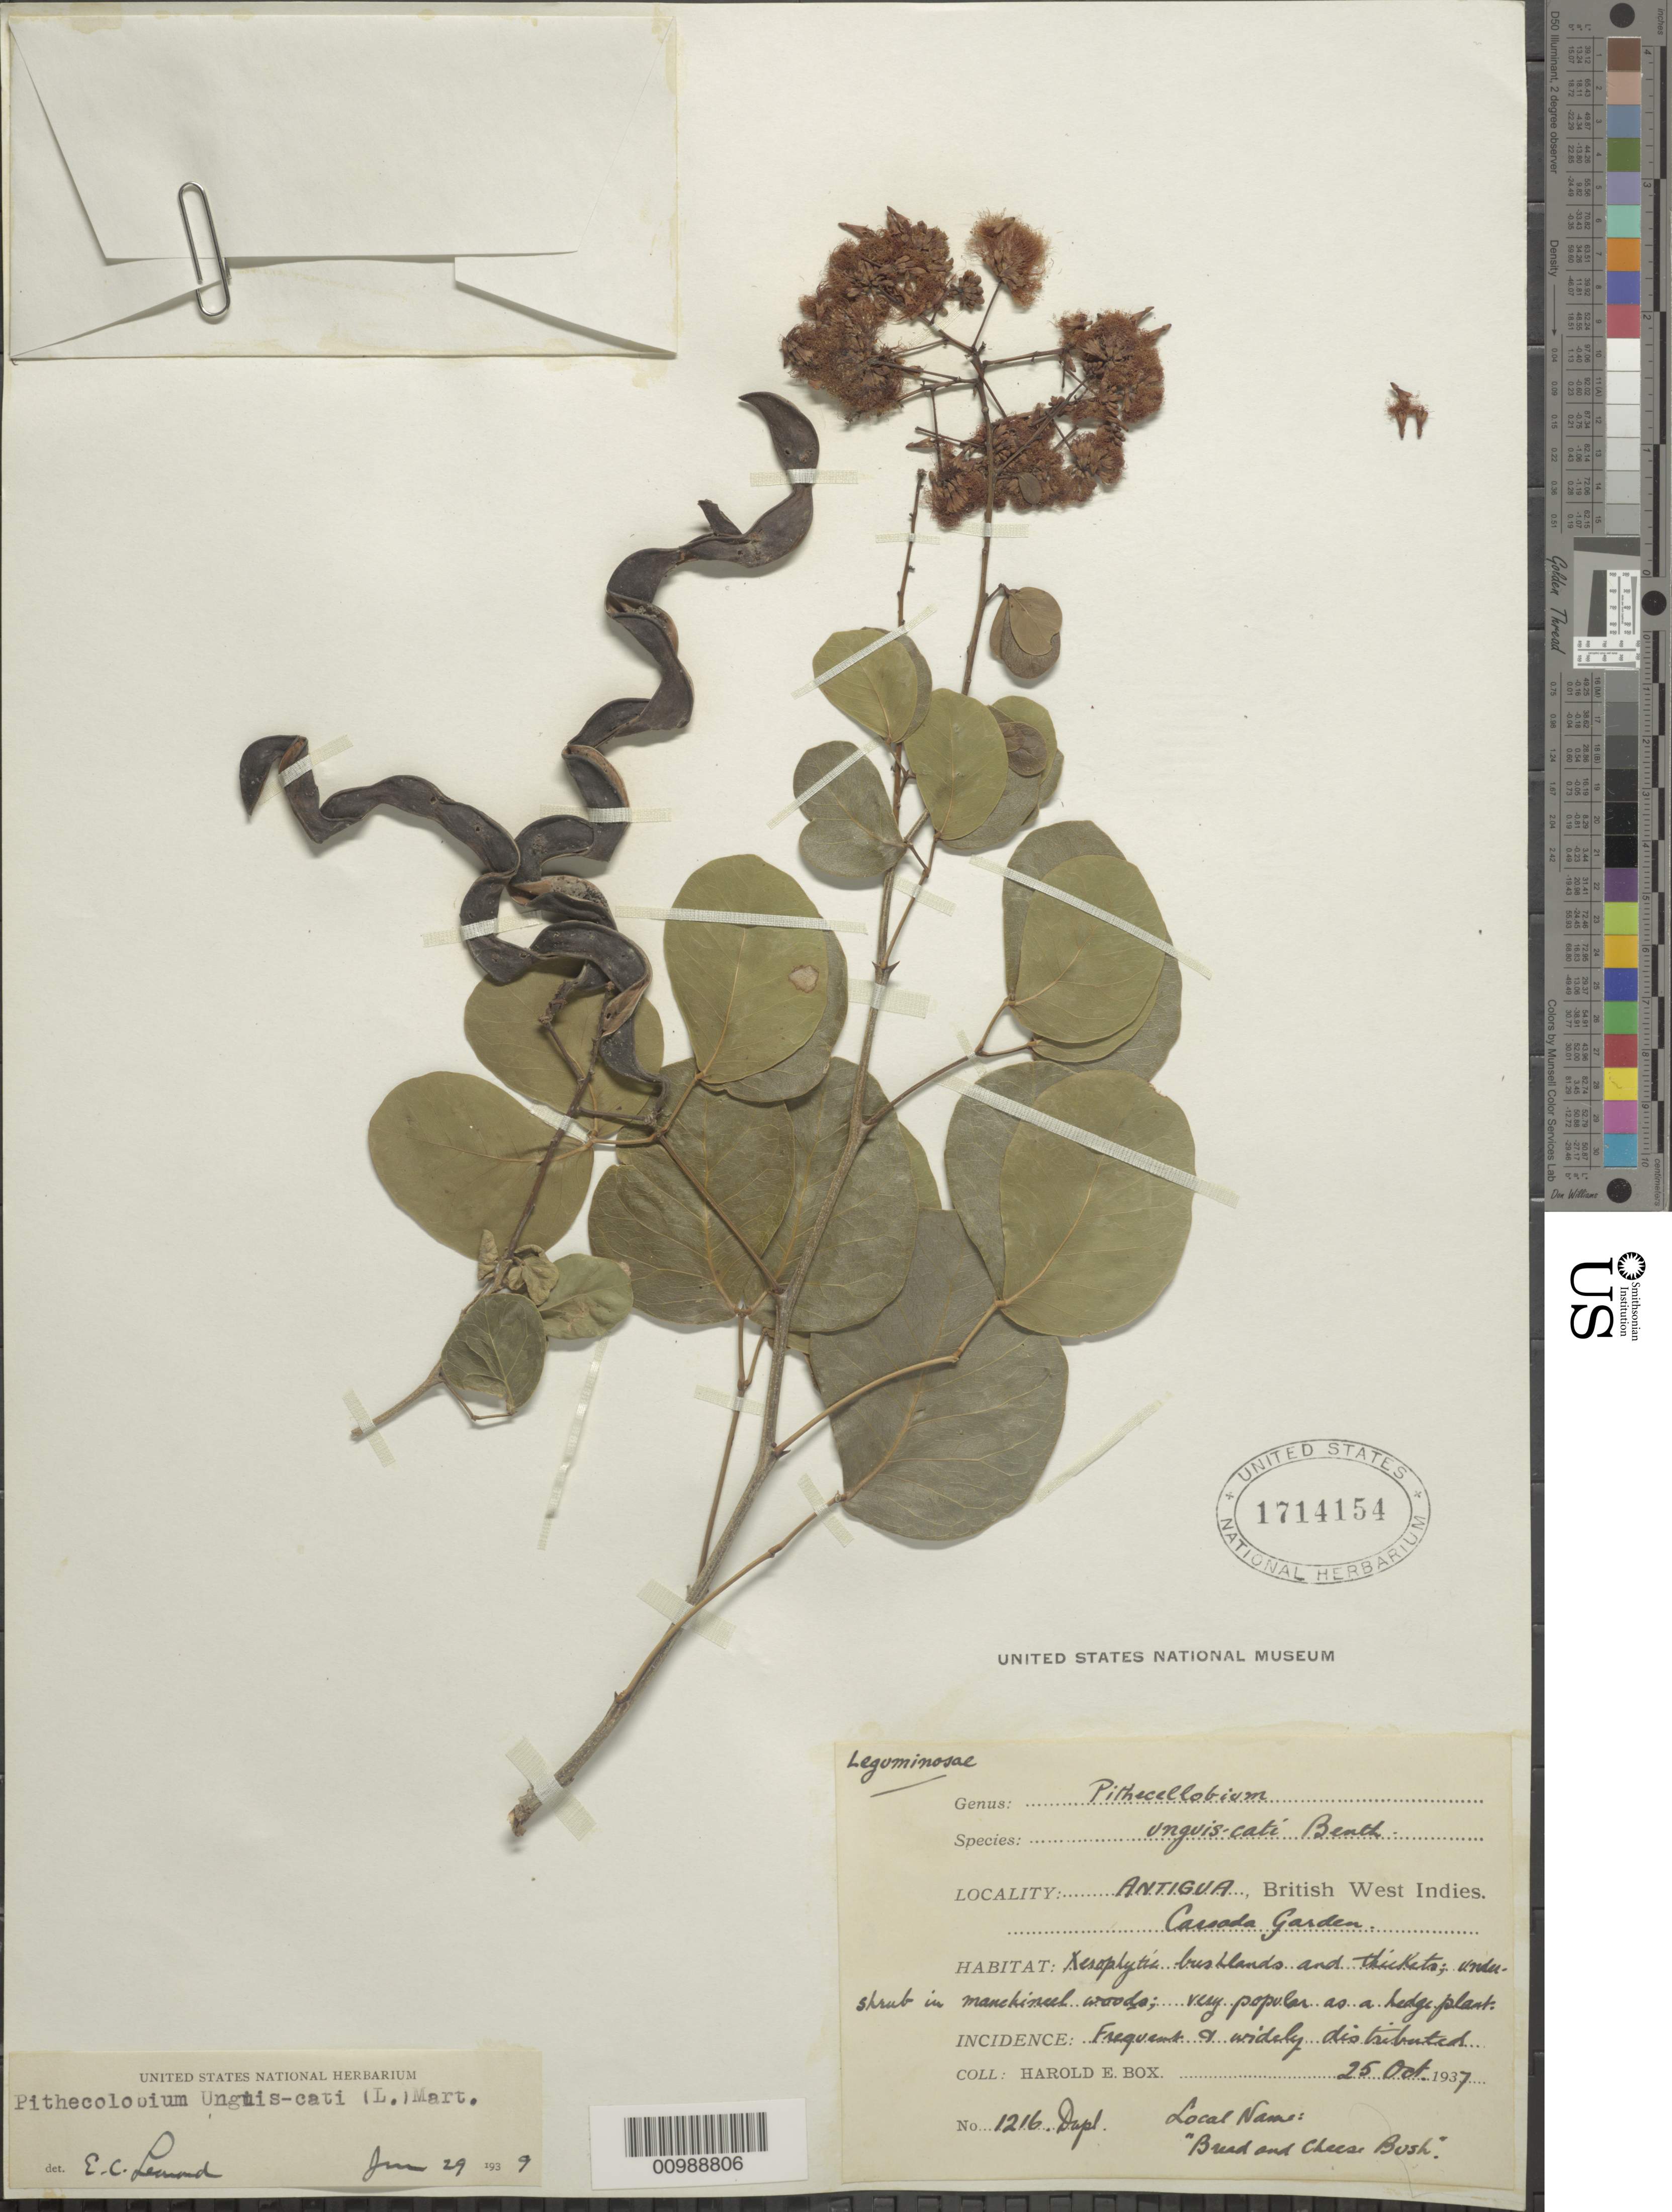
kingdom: Plantae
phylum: Tracheophyta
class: Magnoliopsida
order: Fabales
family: Fabaceae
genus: Pithecellobium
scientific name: Pithecellobium unguis-cati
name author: (L.) Benth.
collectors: H. E. Box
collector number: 1216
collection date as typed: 25 Oct 1937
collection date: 1937-10-25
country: Antigua and Barbuda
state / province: Saint George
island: Antigua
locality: Cassada Garden; Under-shrub in manchineel woods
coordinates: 0 N, 0 E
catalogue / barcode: US 1714154